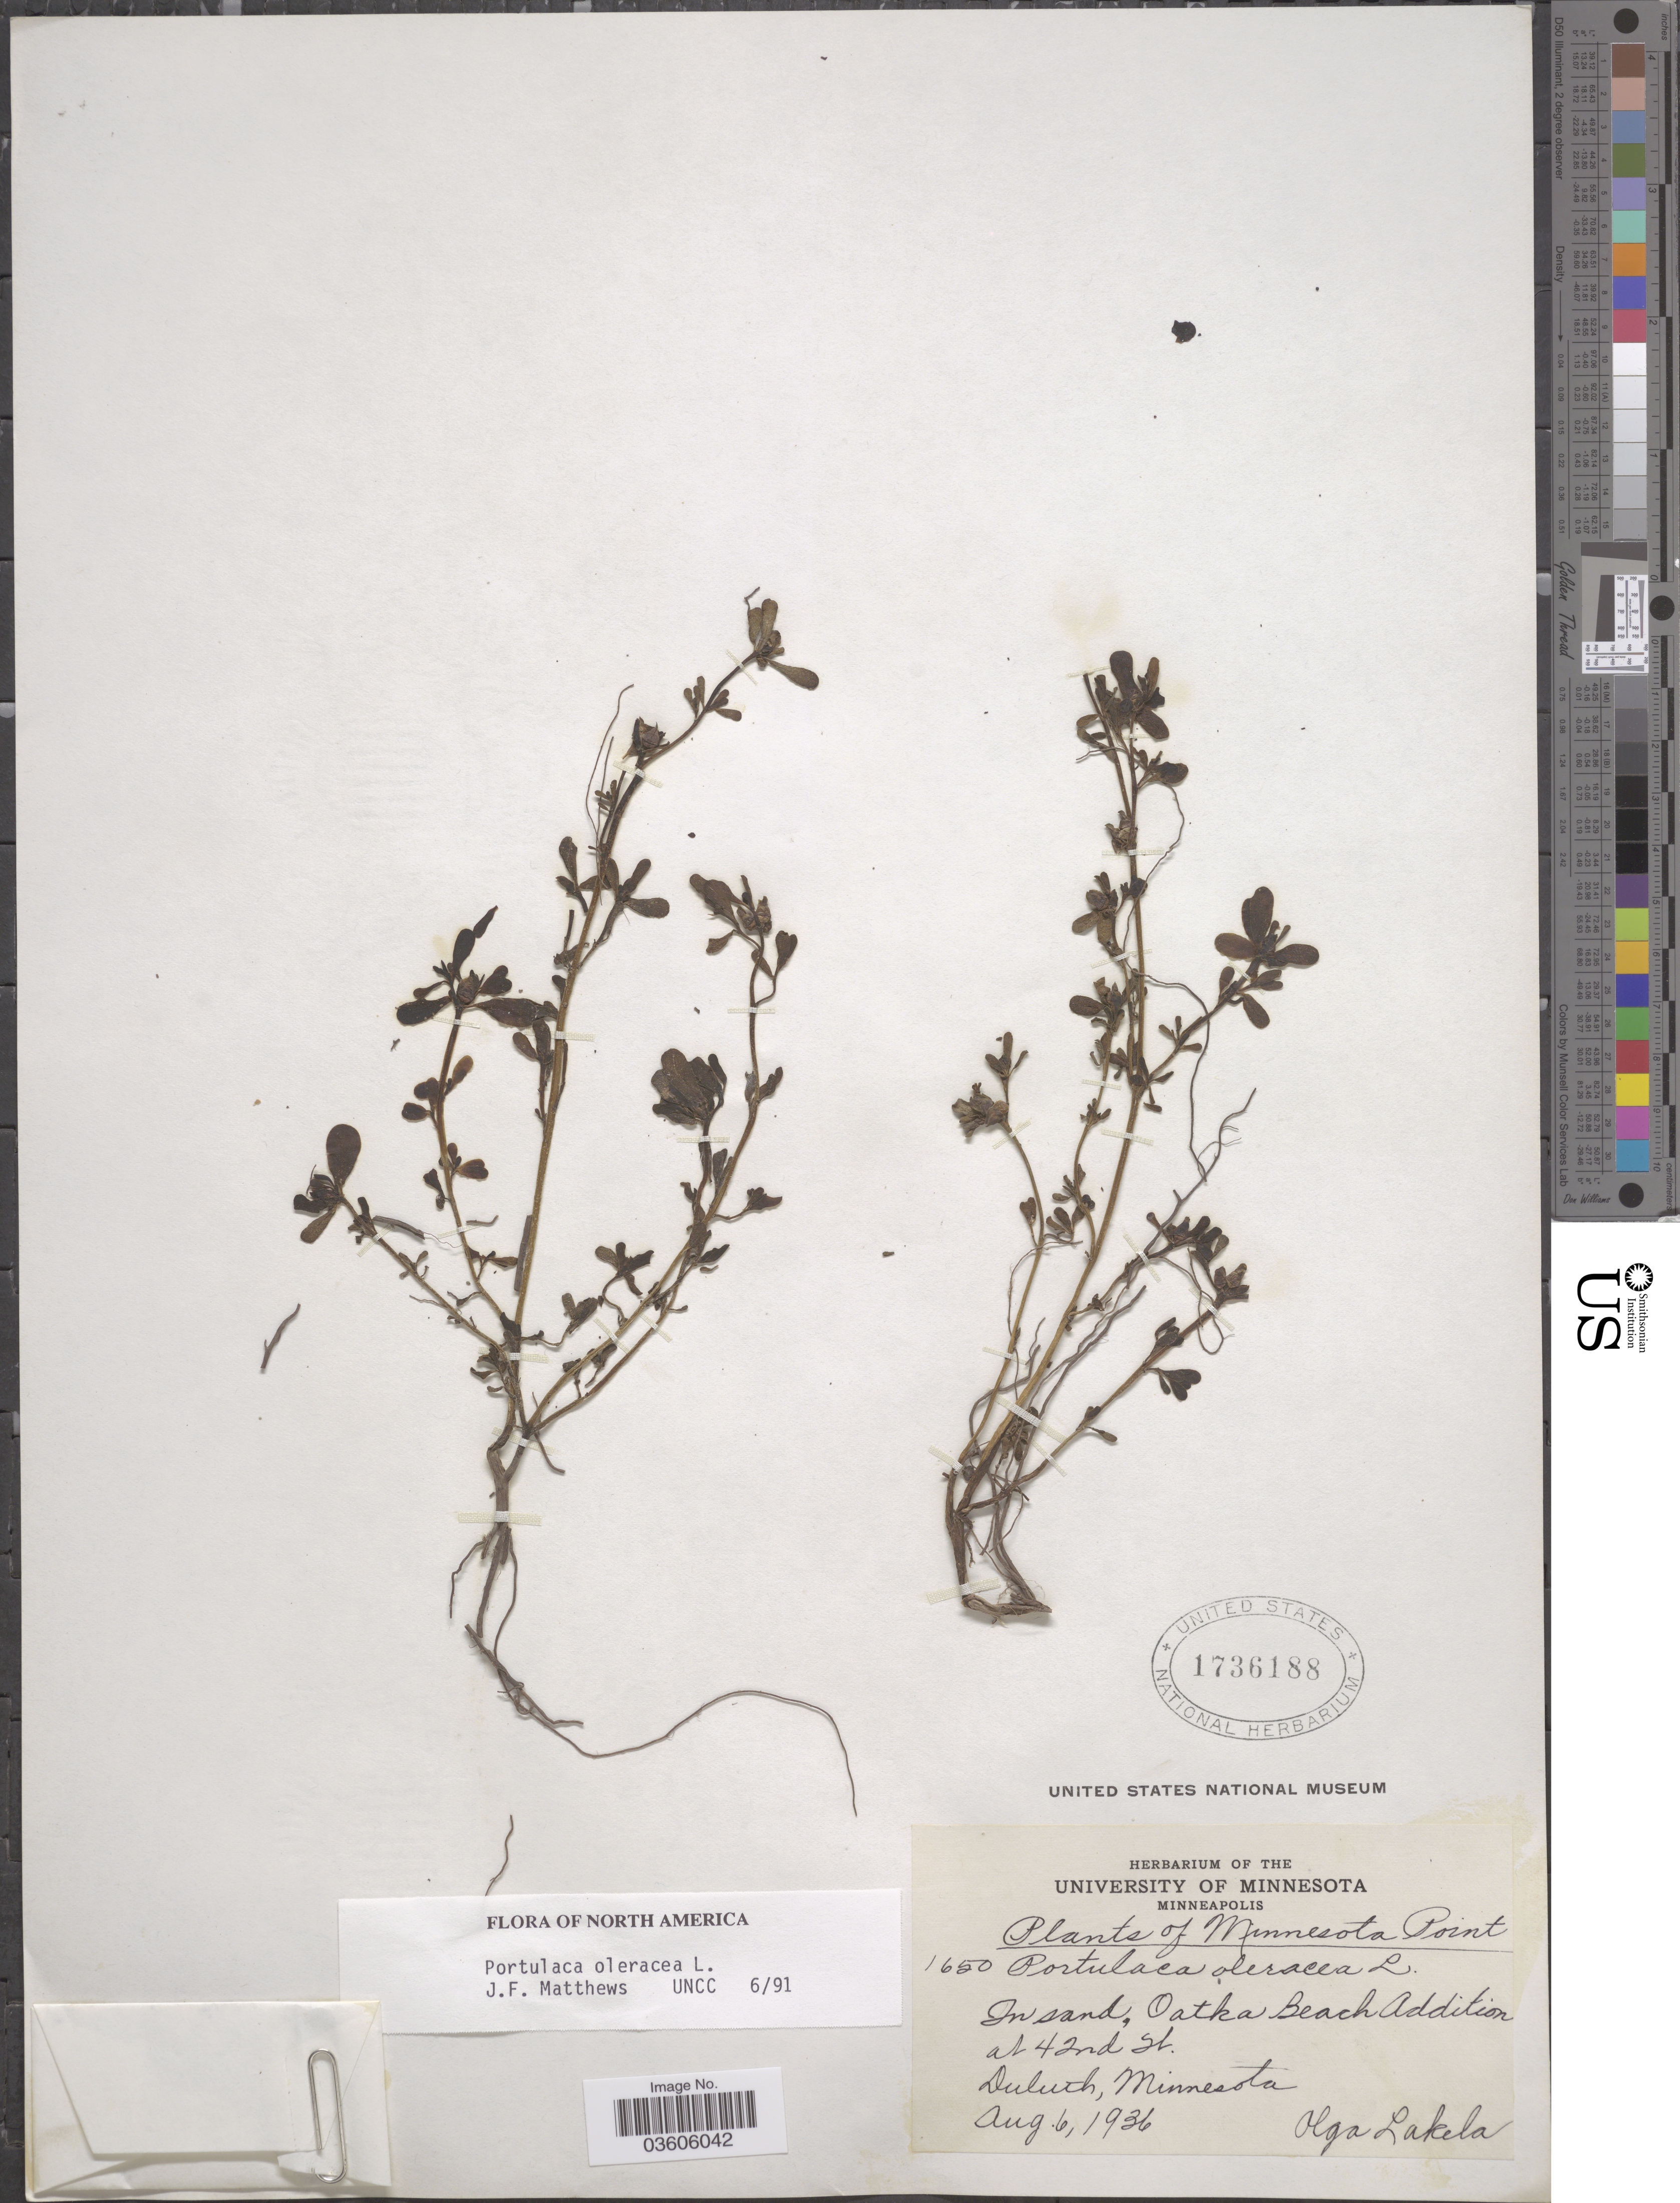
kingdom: Plantae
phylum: Tracheophyta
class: Magnoliopsida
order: Caryophyllales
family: Portulacaceae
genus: Portulaca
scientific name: Portulaca oleracea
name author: L.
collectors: O. K. Lakela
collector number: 1650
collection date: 1936-08-06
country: United States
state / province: Minnesota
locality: Minnesota Point. Oatka Beach Addition at 42nd St. Duluth.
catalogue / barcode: US 1736188